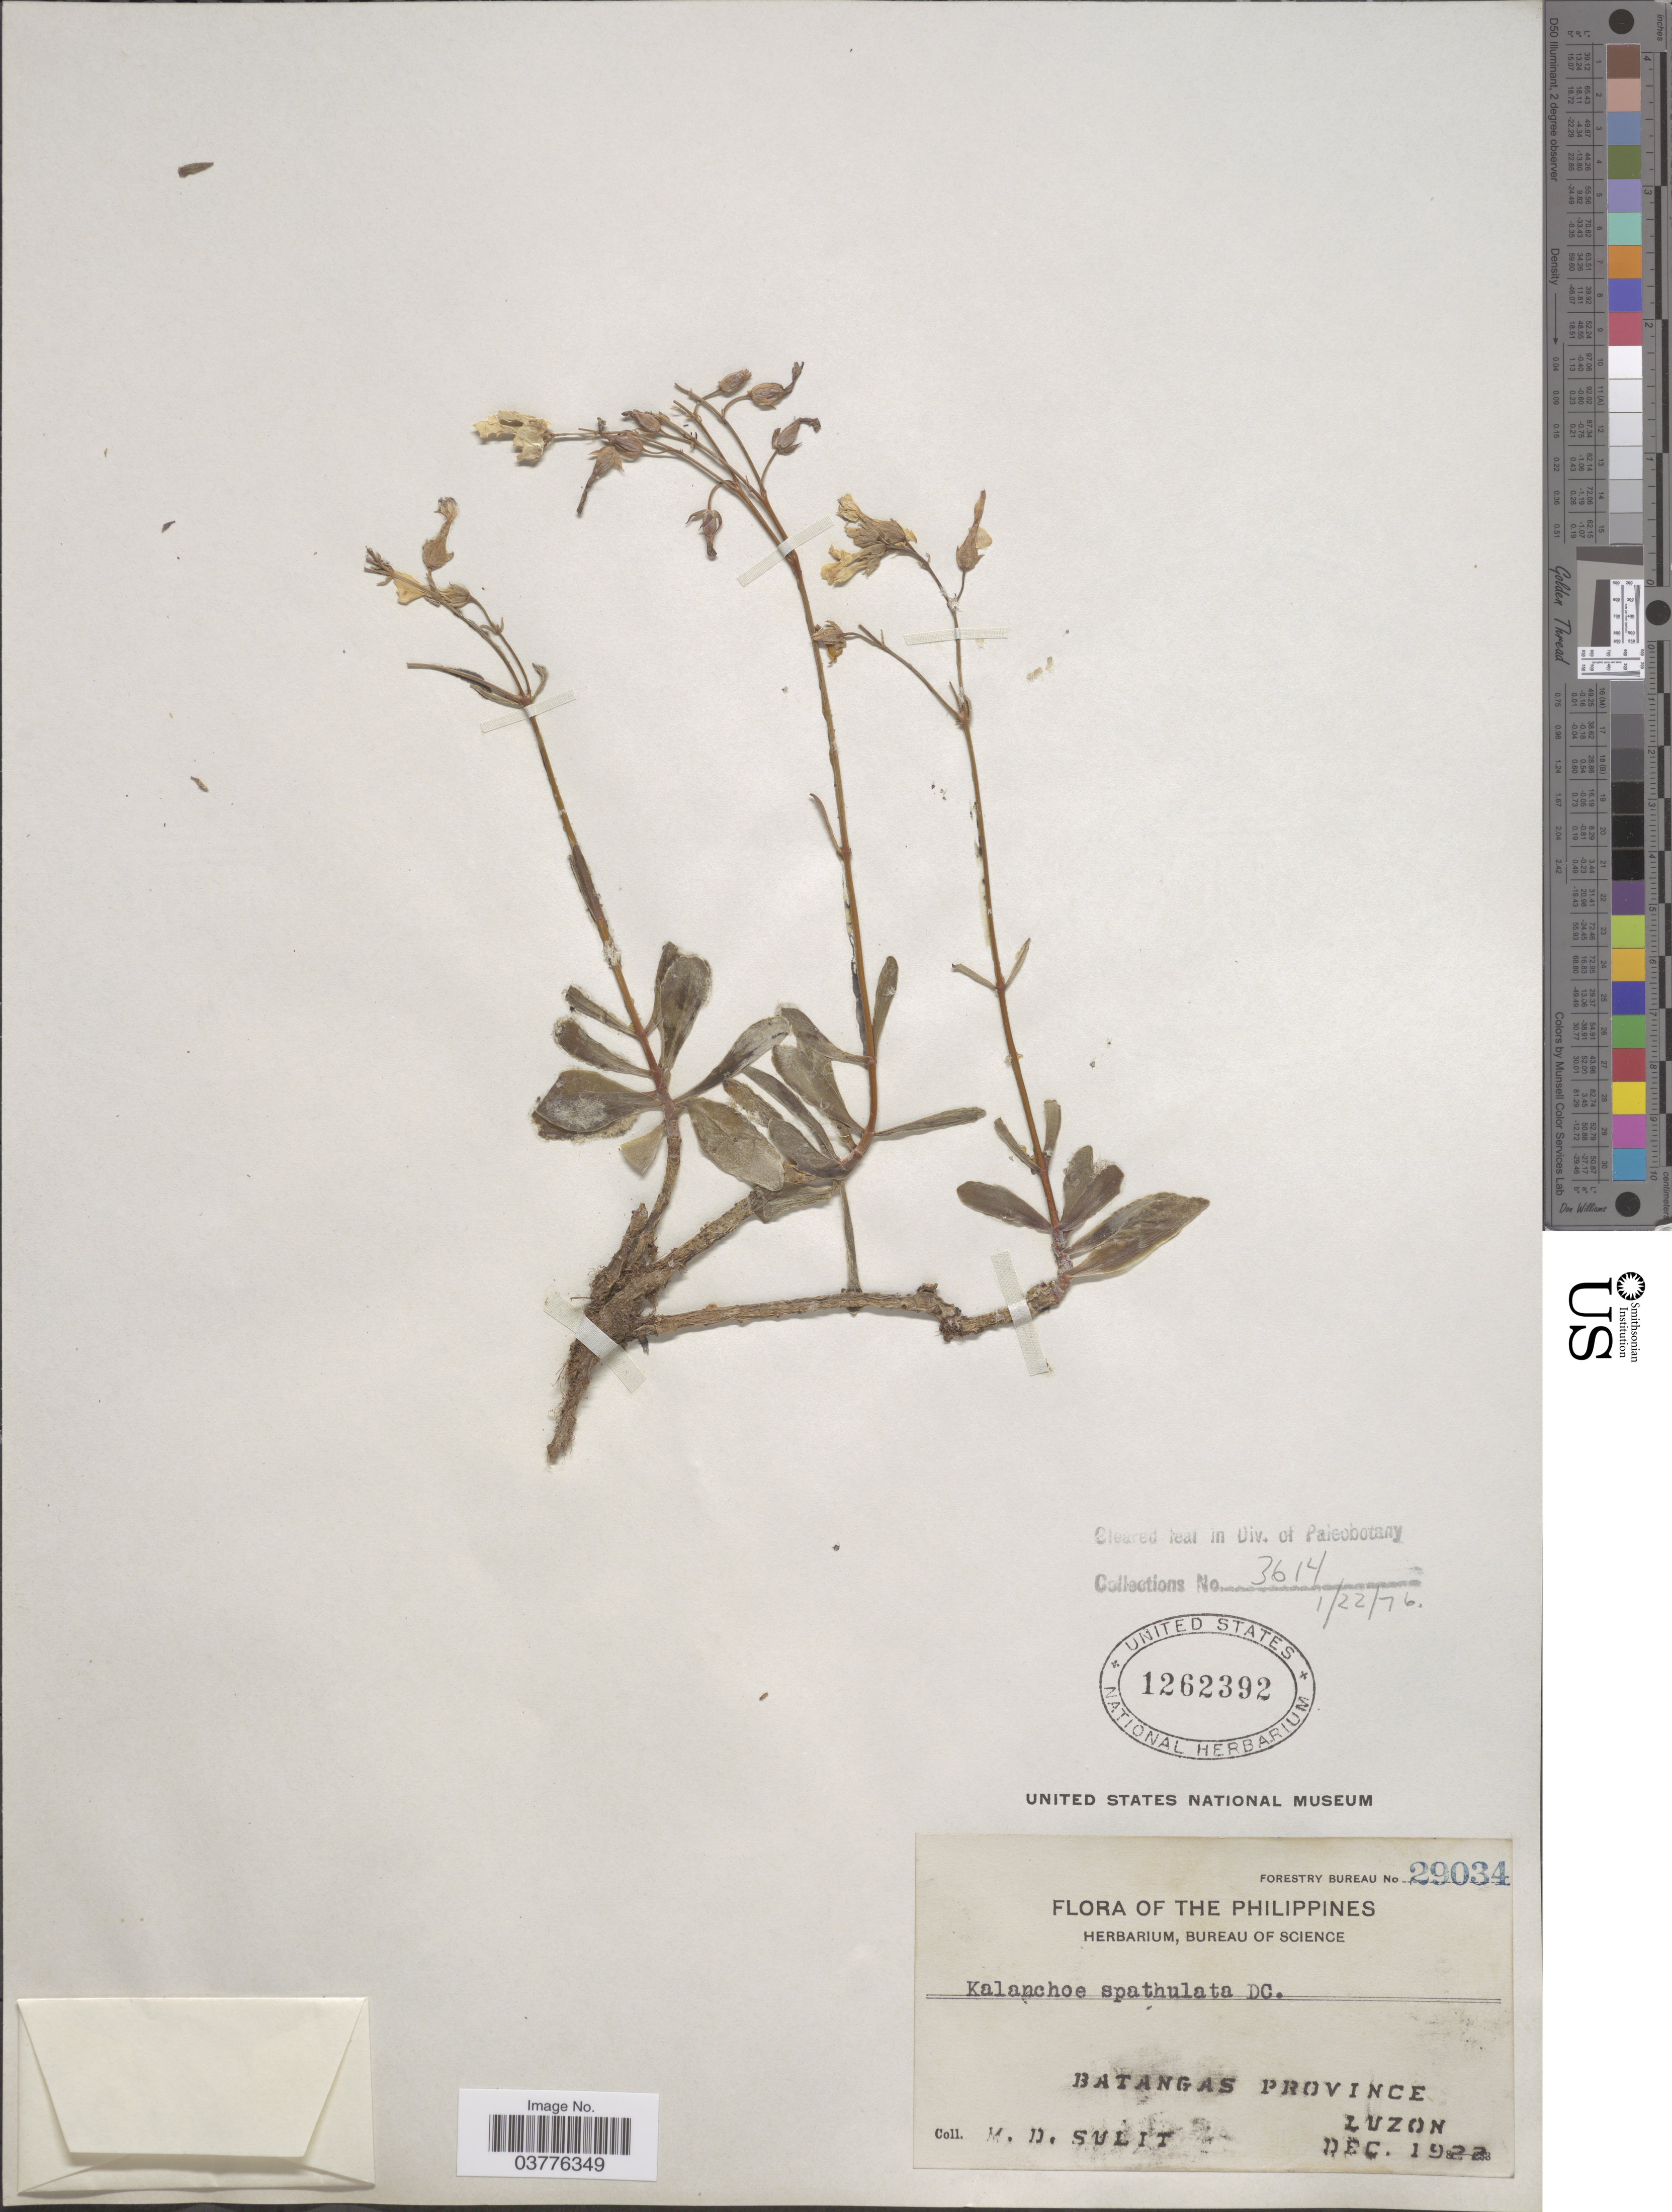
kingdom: Plantae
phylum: Tracheophyta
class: Magnoliopsida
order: Saxifragales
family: Crassulaceae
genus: Kalanchoe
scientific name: Kalanchoe spathulata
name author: DC.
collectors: M. Sulit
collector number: Forestry Bureau 29034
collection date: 1922-12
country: Philippines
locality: Batangas Province. Luzon.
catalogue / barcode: US 1262392